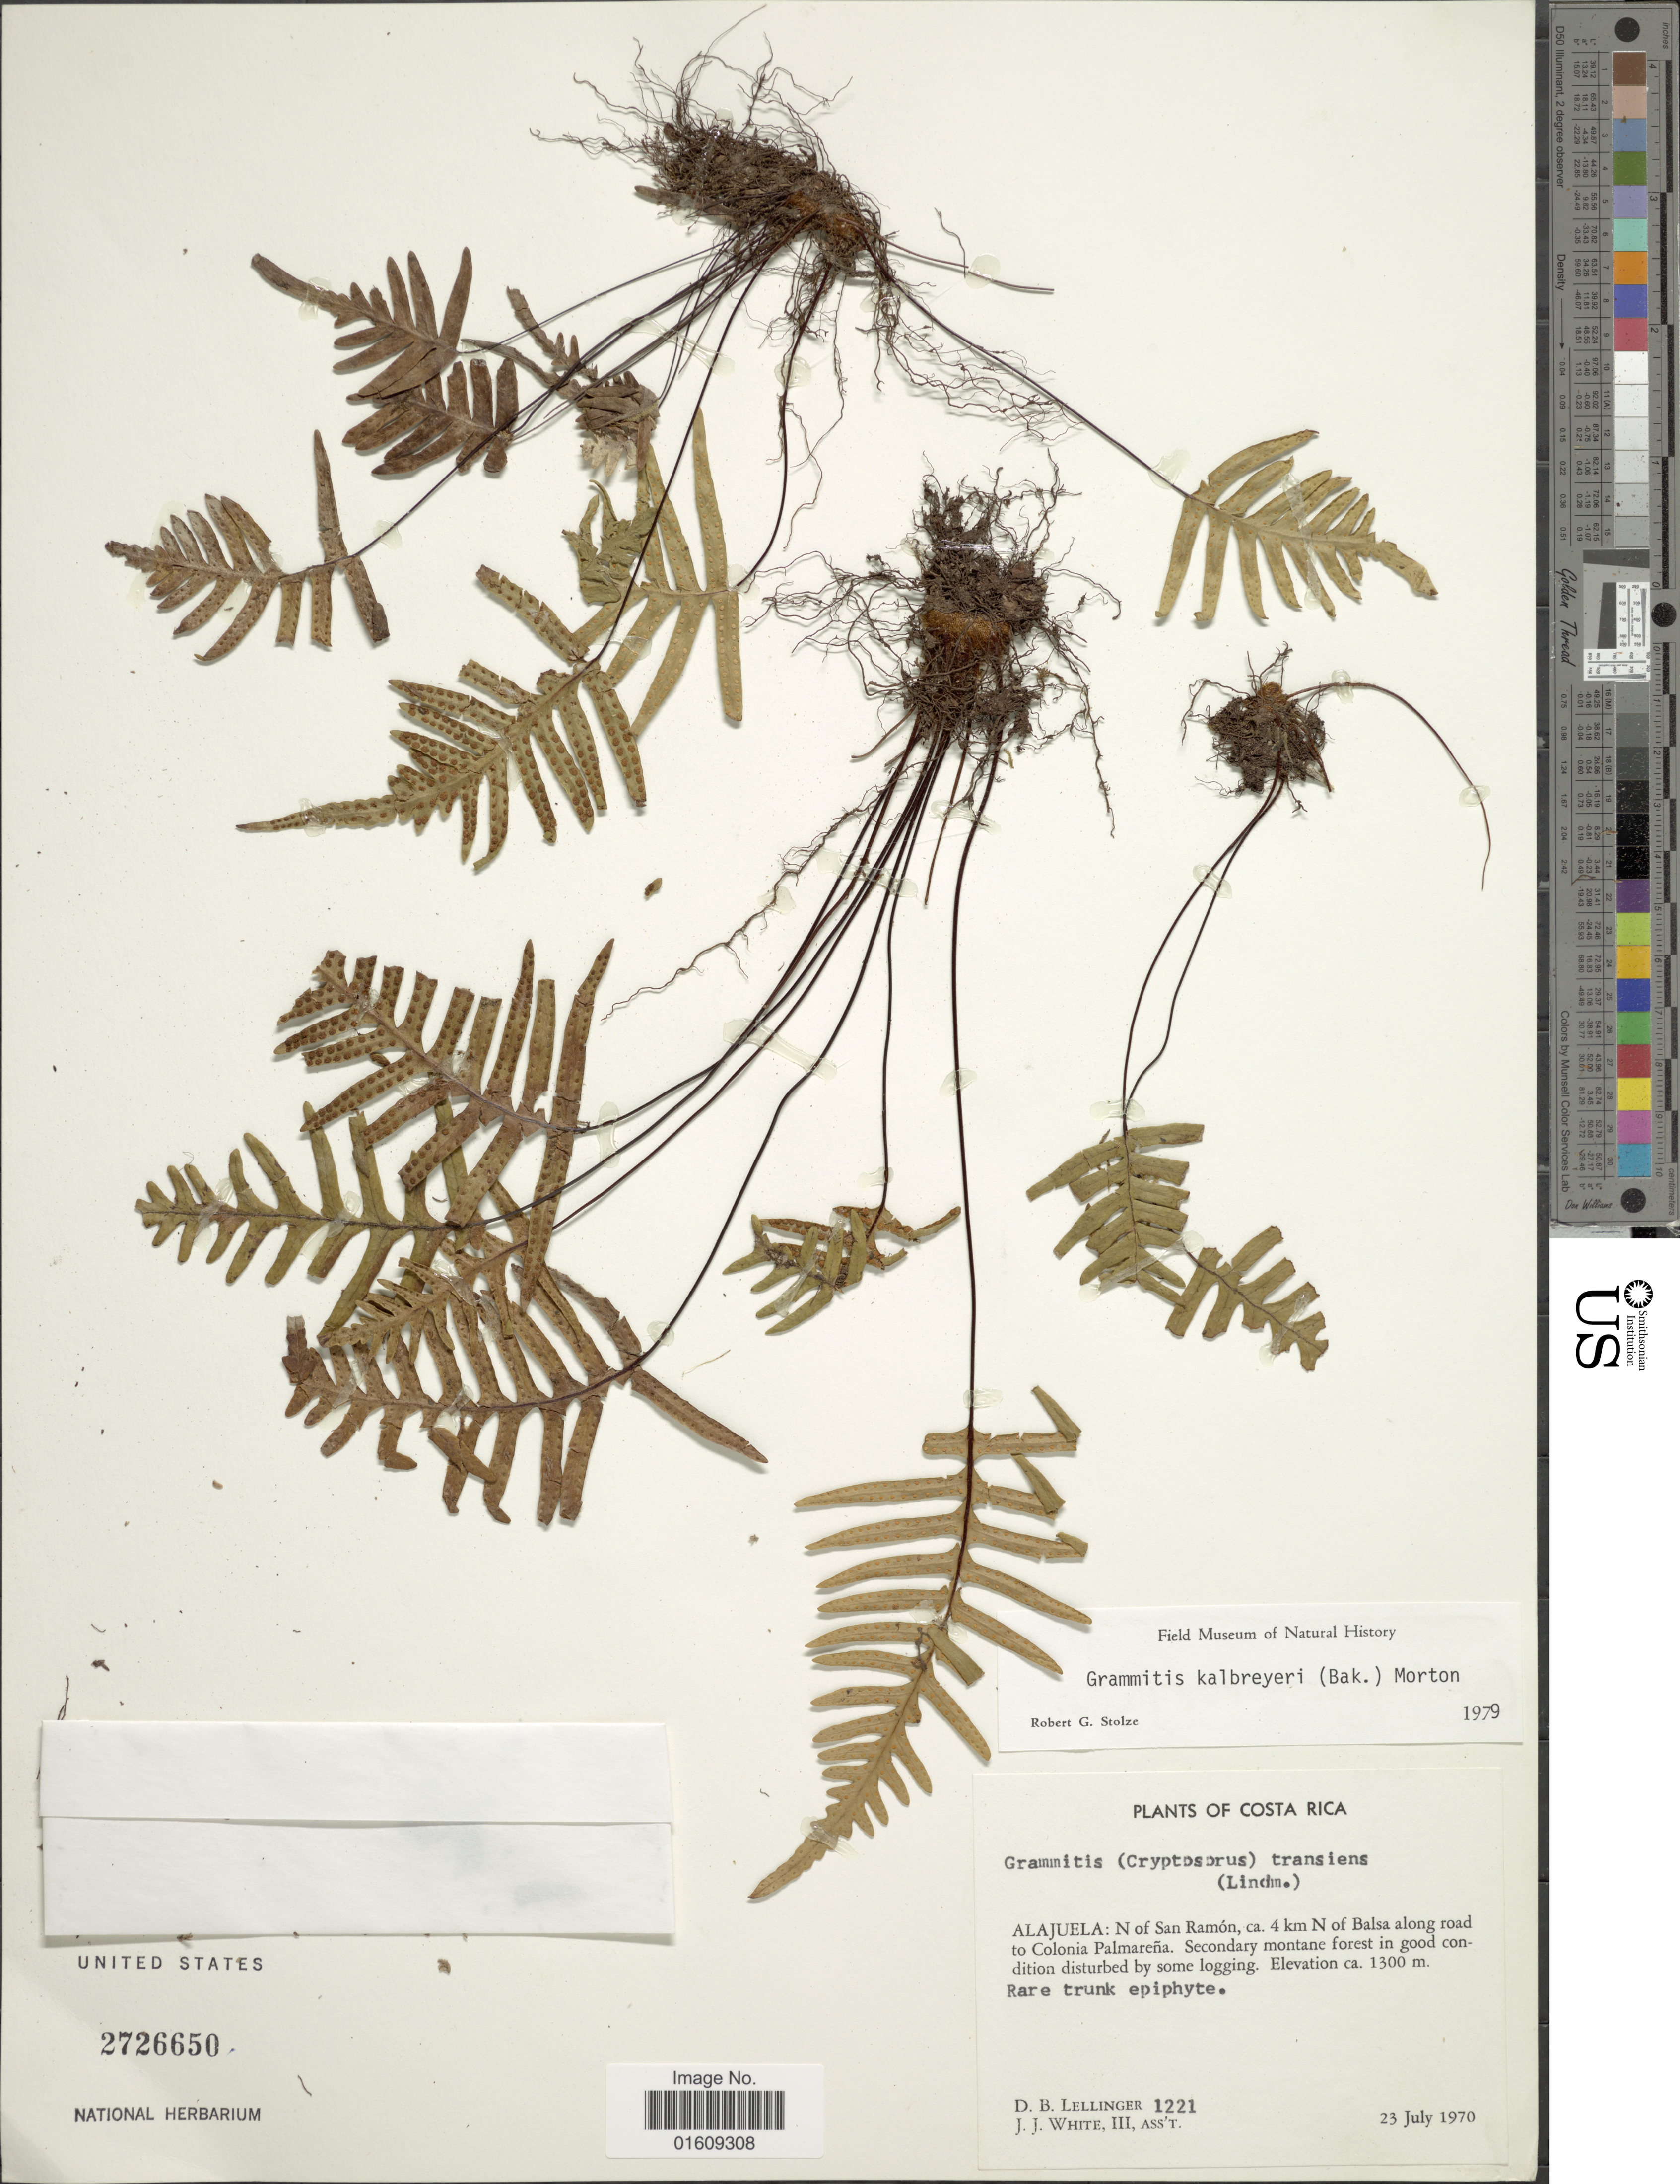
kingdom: Plantae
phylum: Tracheophyta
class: Polypodiopsida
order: Polypodiales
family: Polypodiaceae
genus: Ceradenia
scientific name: Ceradenia kalbreyeri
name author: (Baker) L.E. Bishop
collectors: D. B. Lellinger & J. J. White III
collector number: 1221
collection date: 1970-07-23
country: Costa Rica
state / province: Alajuela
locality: Costa Rica, Alajuela: N of San Ramón, ca. 4 km N of Balsa along road to Colonia Palmareña.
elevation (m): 1300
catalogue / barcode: US 2726650